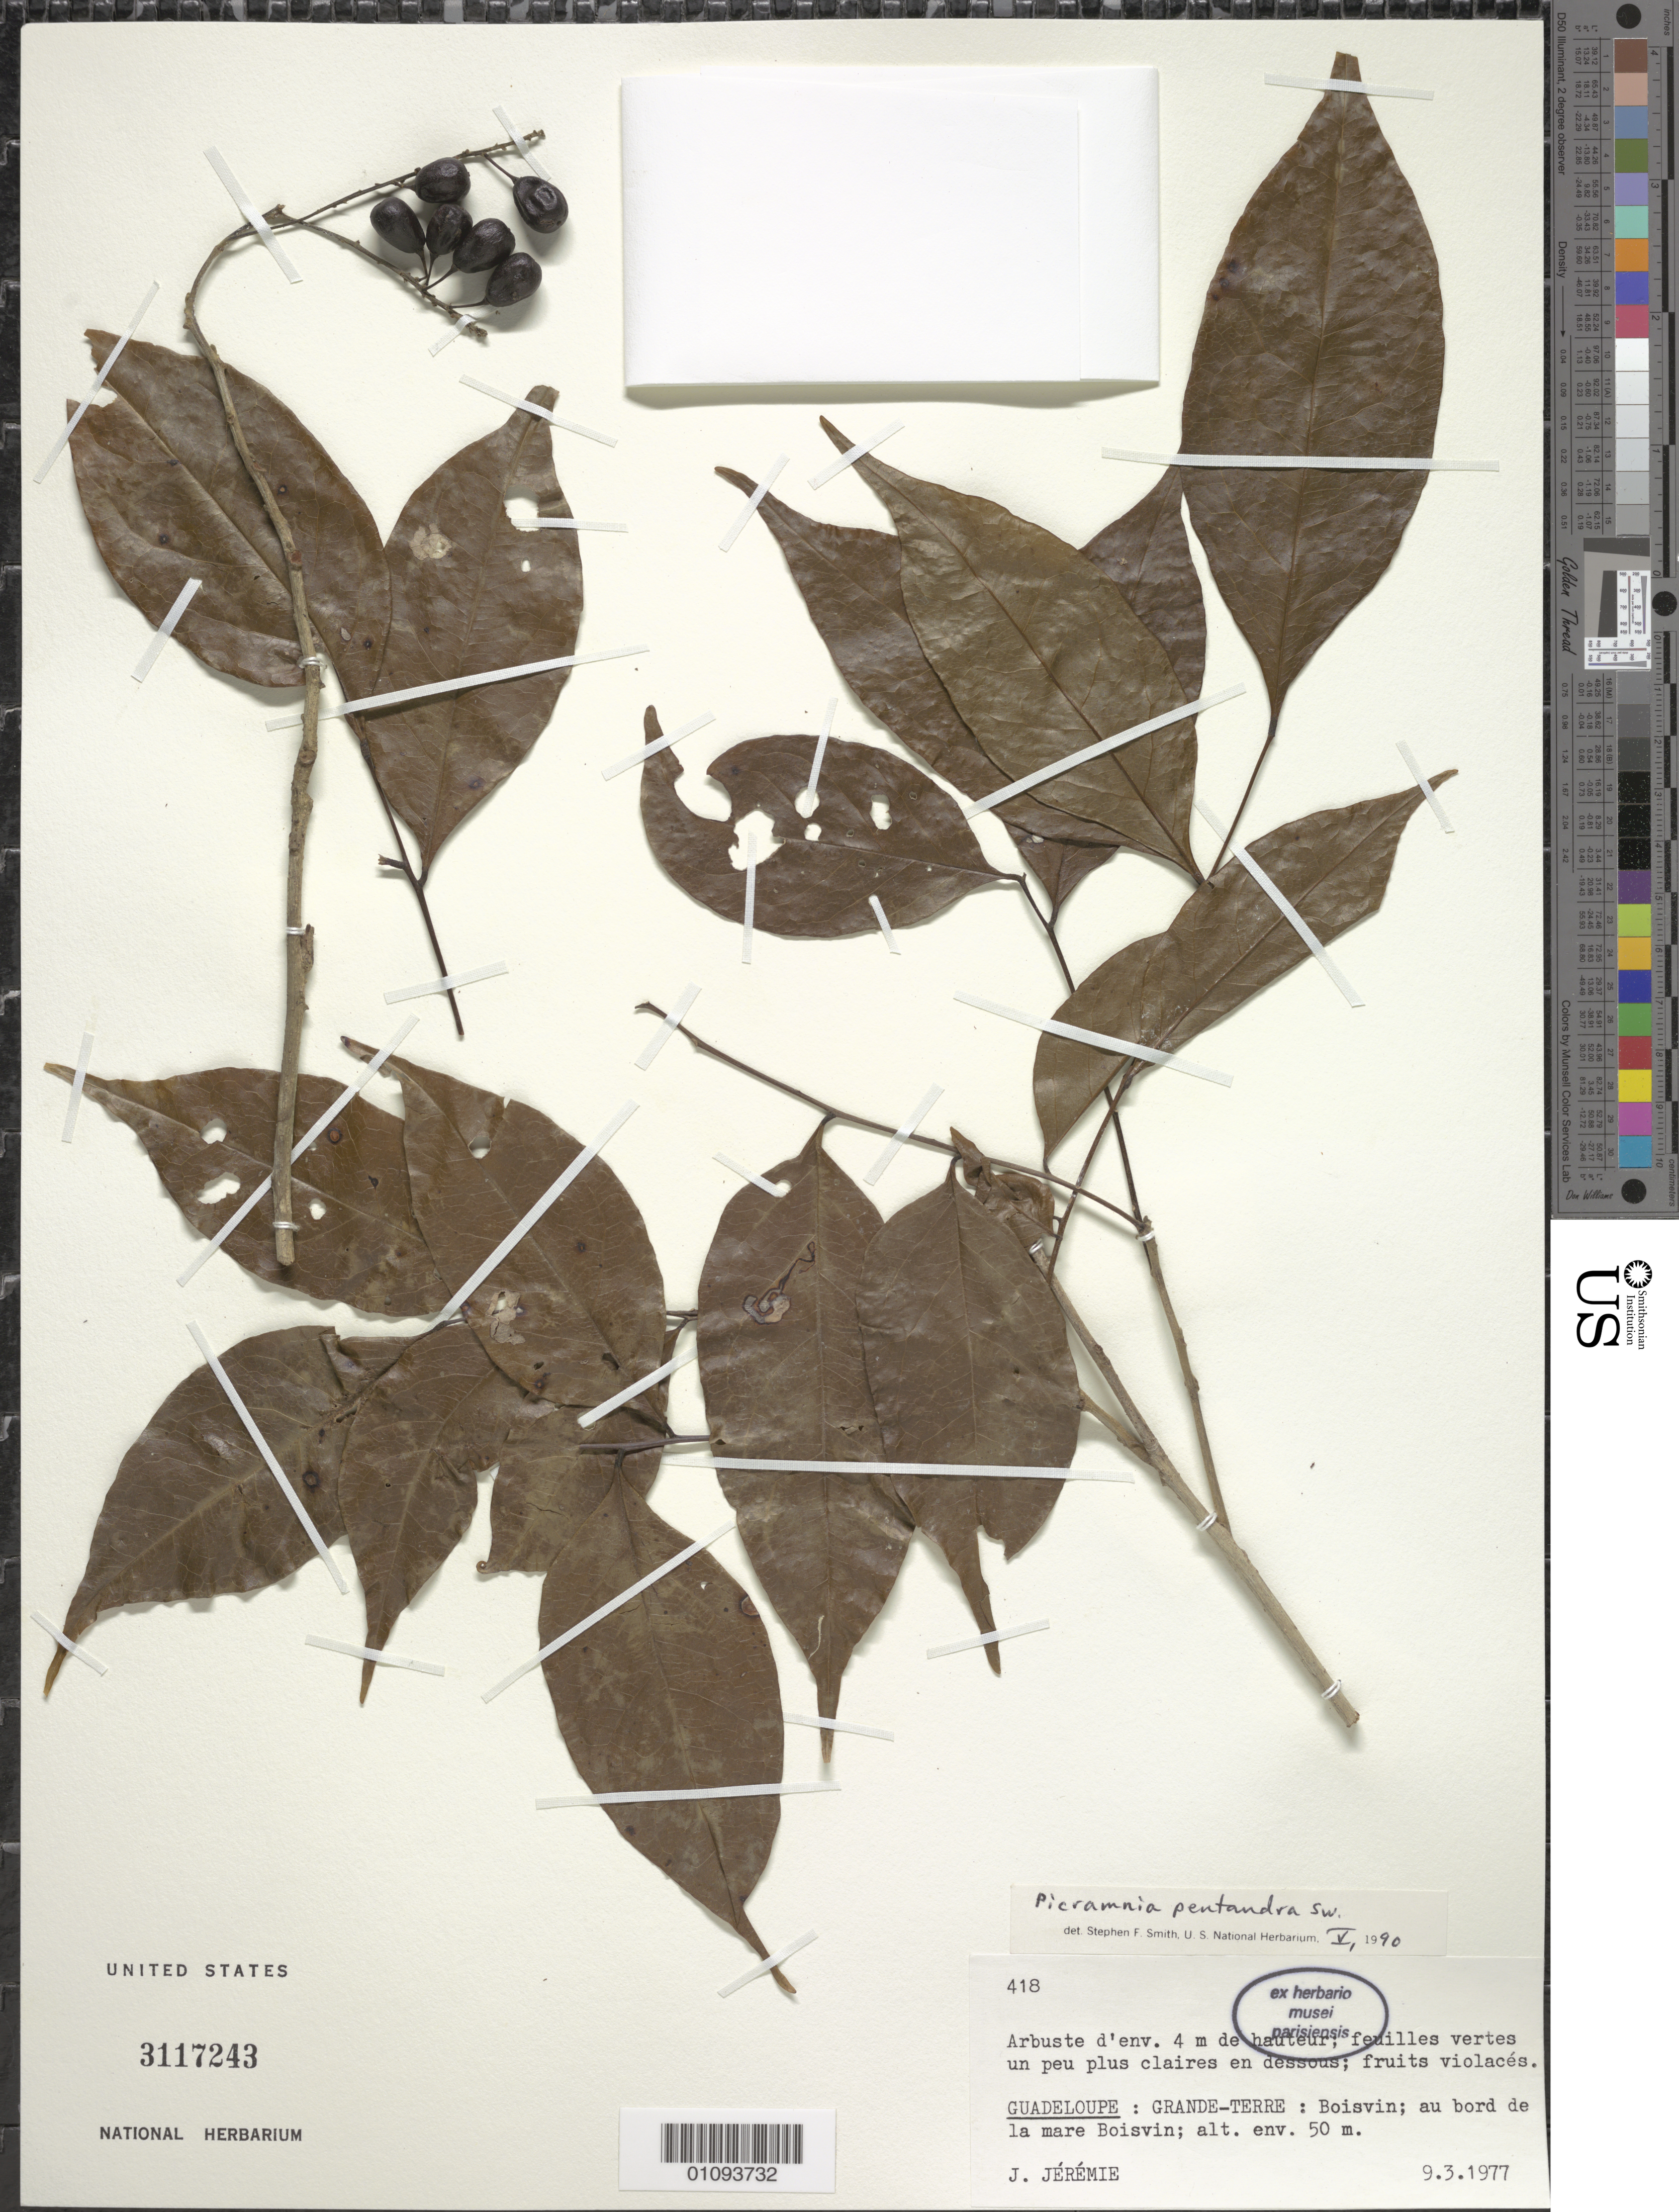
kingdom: Plantae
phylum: Tracheophyta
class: Magnoliopsida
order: Picramniales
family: Picramniaceae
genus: Picramnia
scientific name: Picramnia pentandra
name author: Sw.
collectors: J. Jérémie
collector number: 418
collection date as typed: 09 Mar 1977 or 03 Sep 1977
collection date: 1977-03-09 or 1977-09-03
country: Guadeloupe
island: Grande Terre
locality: Boisvin, au bord de la mare Boisvin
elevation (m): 50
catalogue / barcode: US 3117243